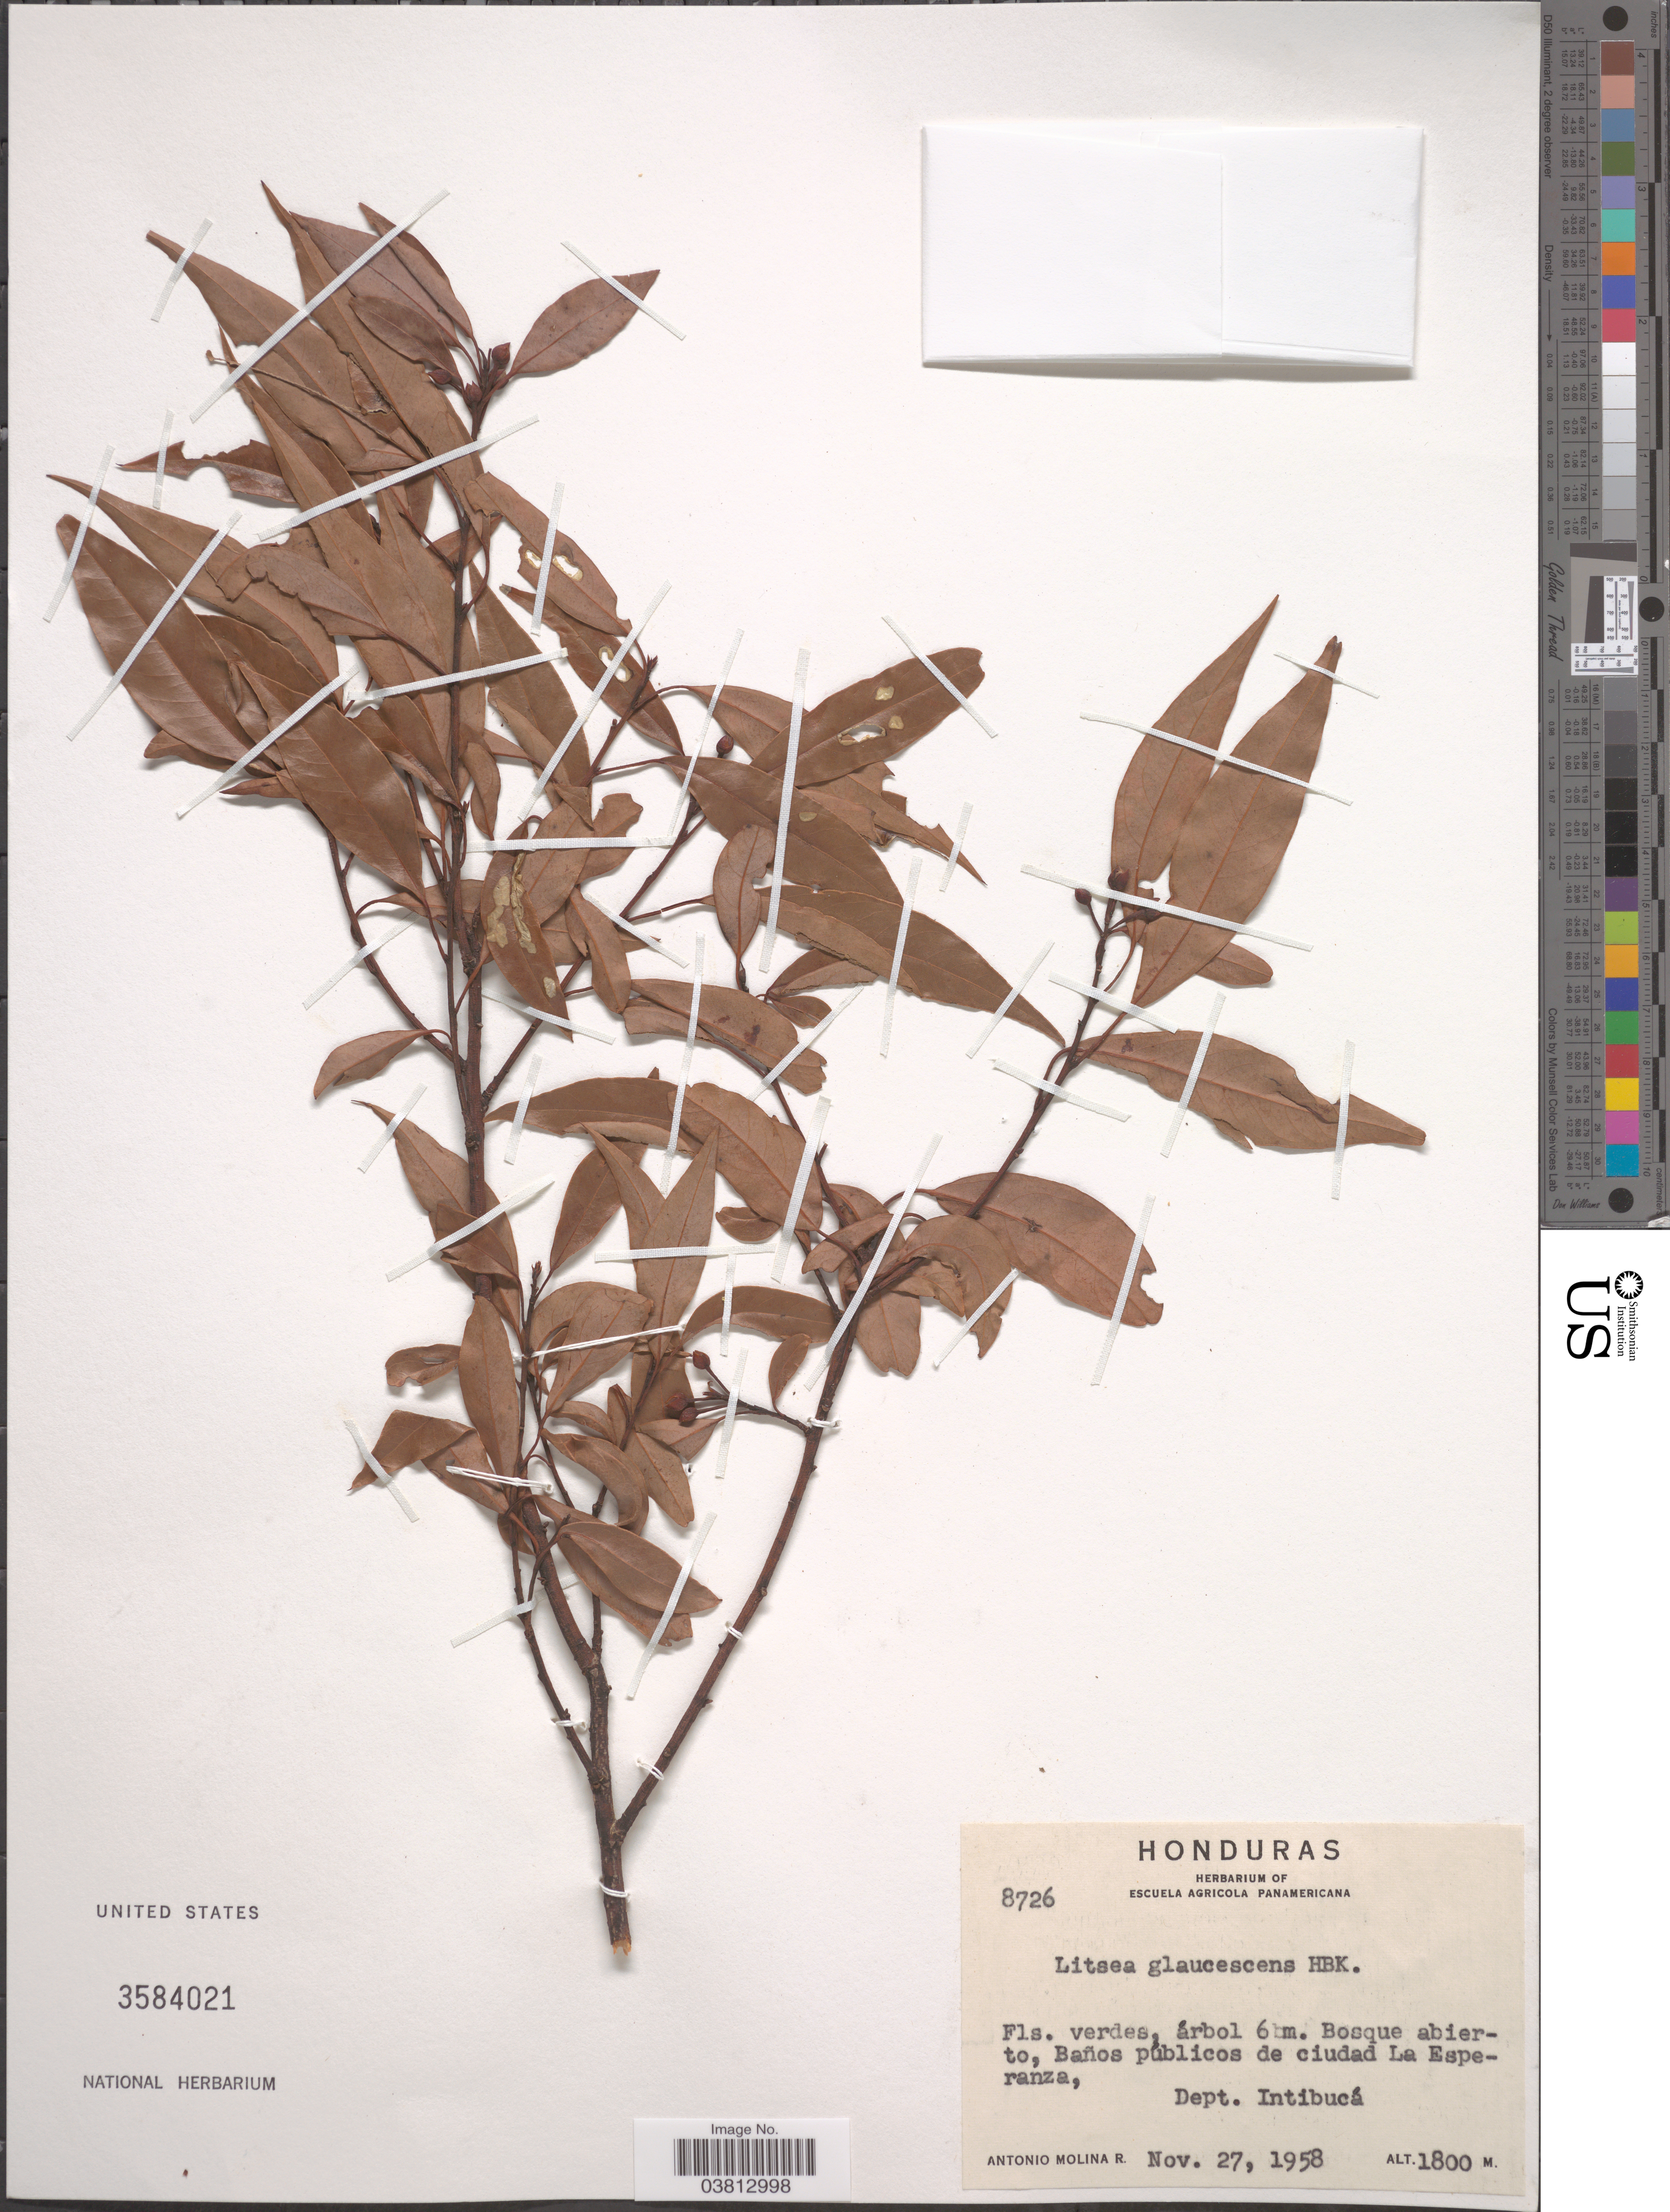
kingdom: Plantae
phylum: Tracheophyta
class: Magnoliopsida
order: Laurales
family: Lauraceae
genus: Litsea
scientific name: Litsea glaucescens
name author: Kunth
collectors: A. Molina R.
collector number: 8726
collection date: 1958-11-24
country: Honduras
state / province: Intibuca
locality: Bosque abierto, Baños públicos de ciudad La Esperanza, Dept. Intibucá.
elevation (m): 1800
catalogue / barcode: US 3584021